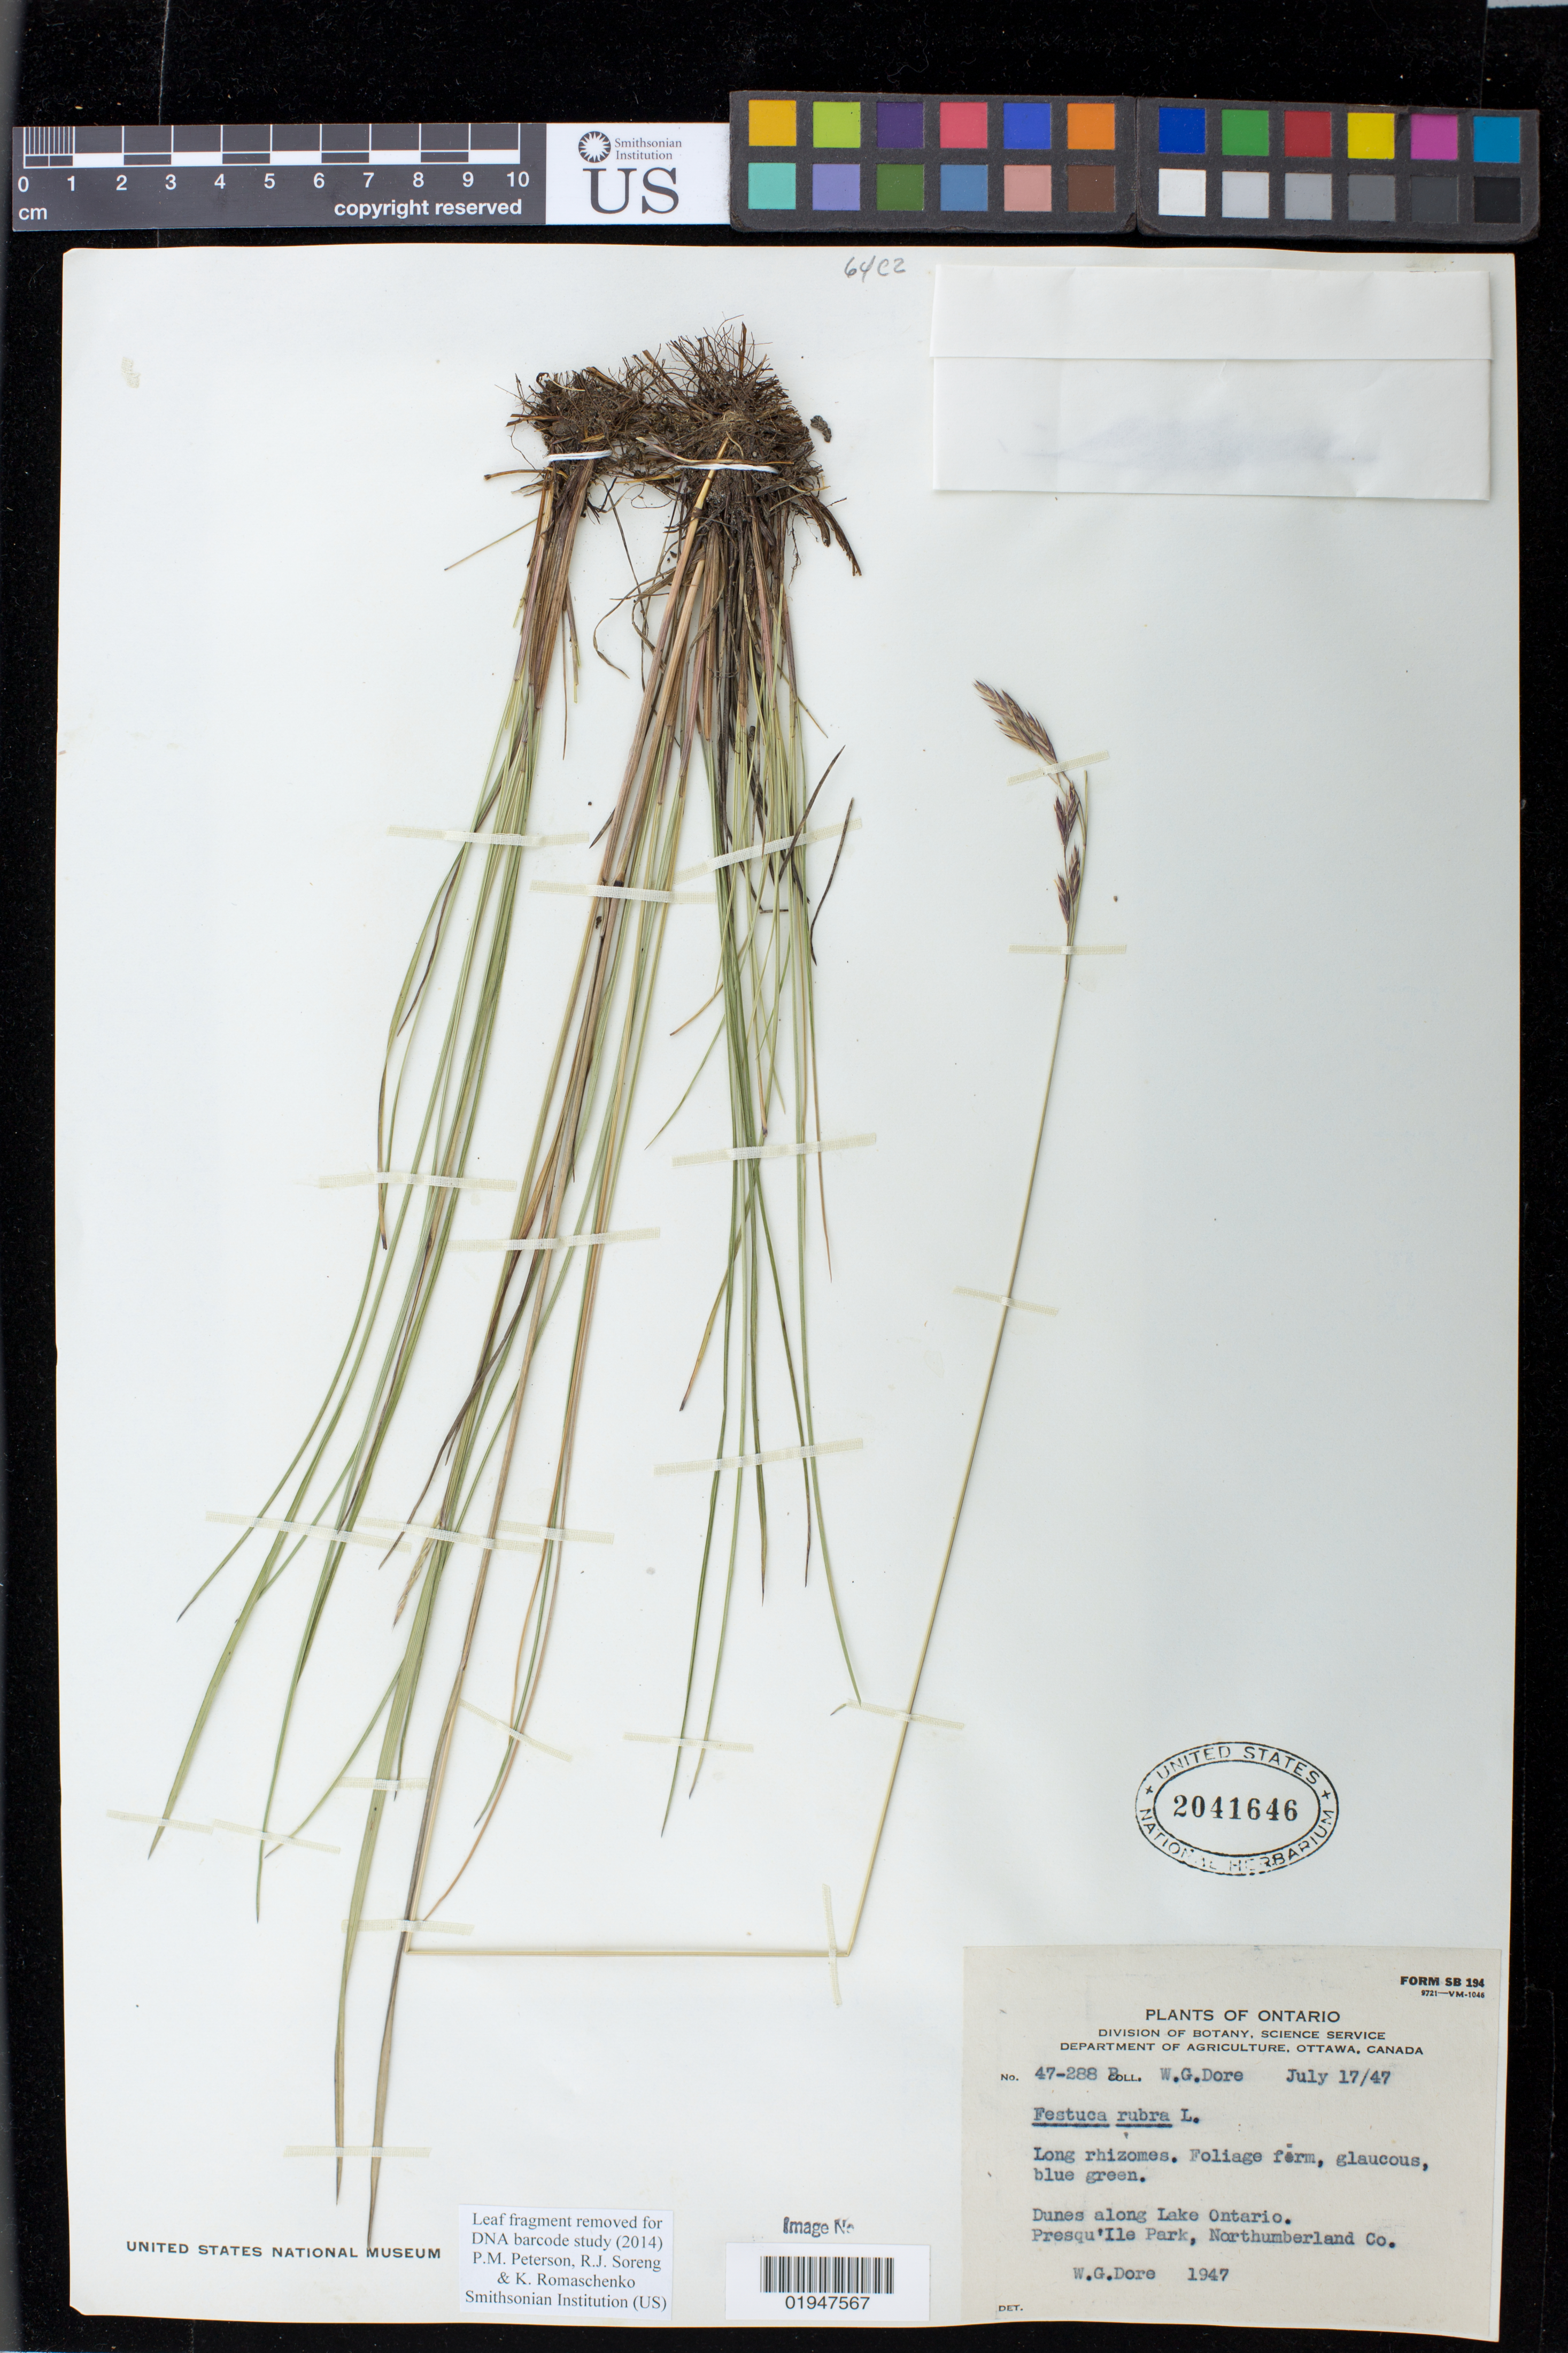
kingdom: Plantae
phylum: Tracheophyta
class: Liliopsida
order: Poales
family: Poaceae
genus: Festuca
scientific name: Festuca rubra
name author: L.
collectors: W. Dore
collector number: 47-288B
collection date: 1947-07-17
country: Canada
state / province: Ontario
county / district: Northumberland County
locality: dunes along Lake Ontario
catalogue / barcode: US 2041646